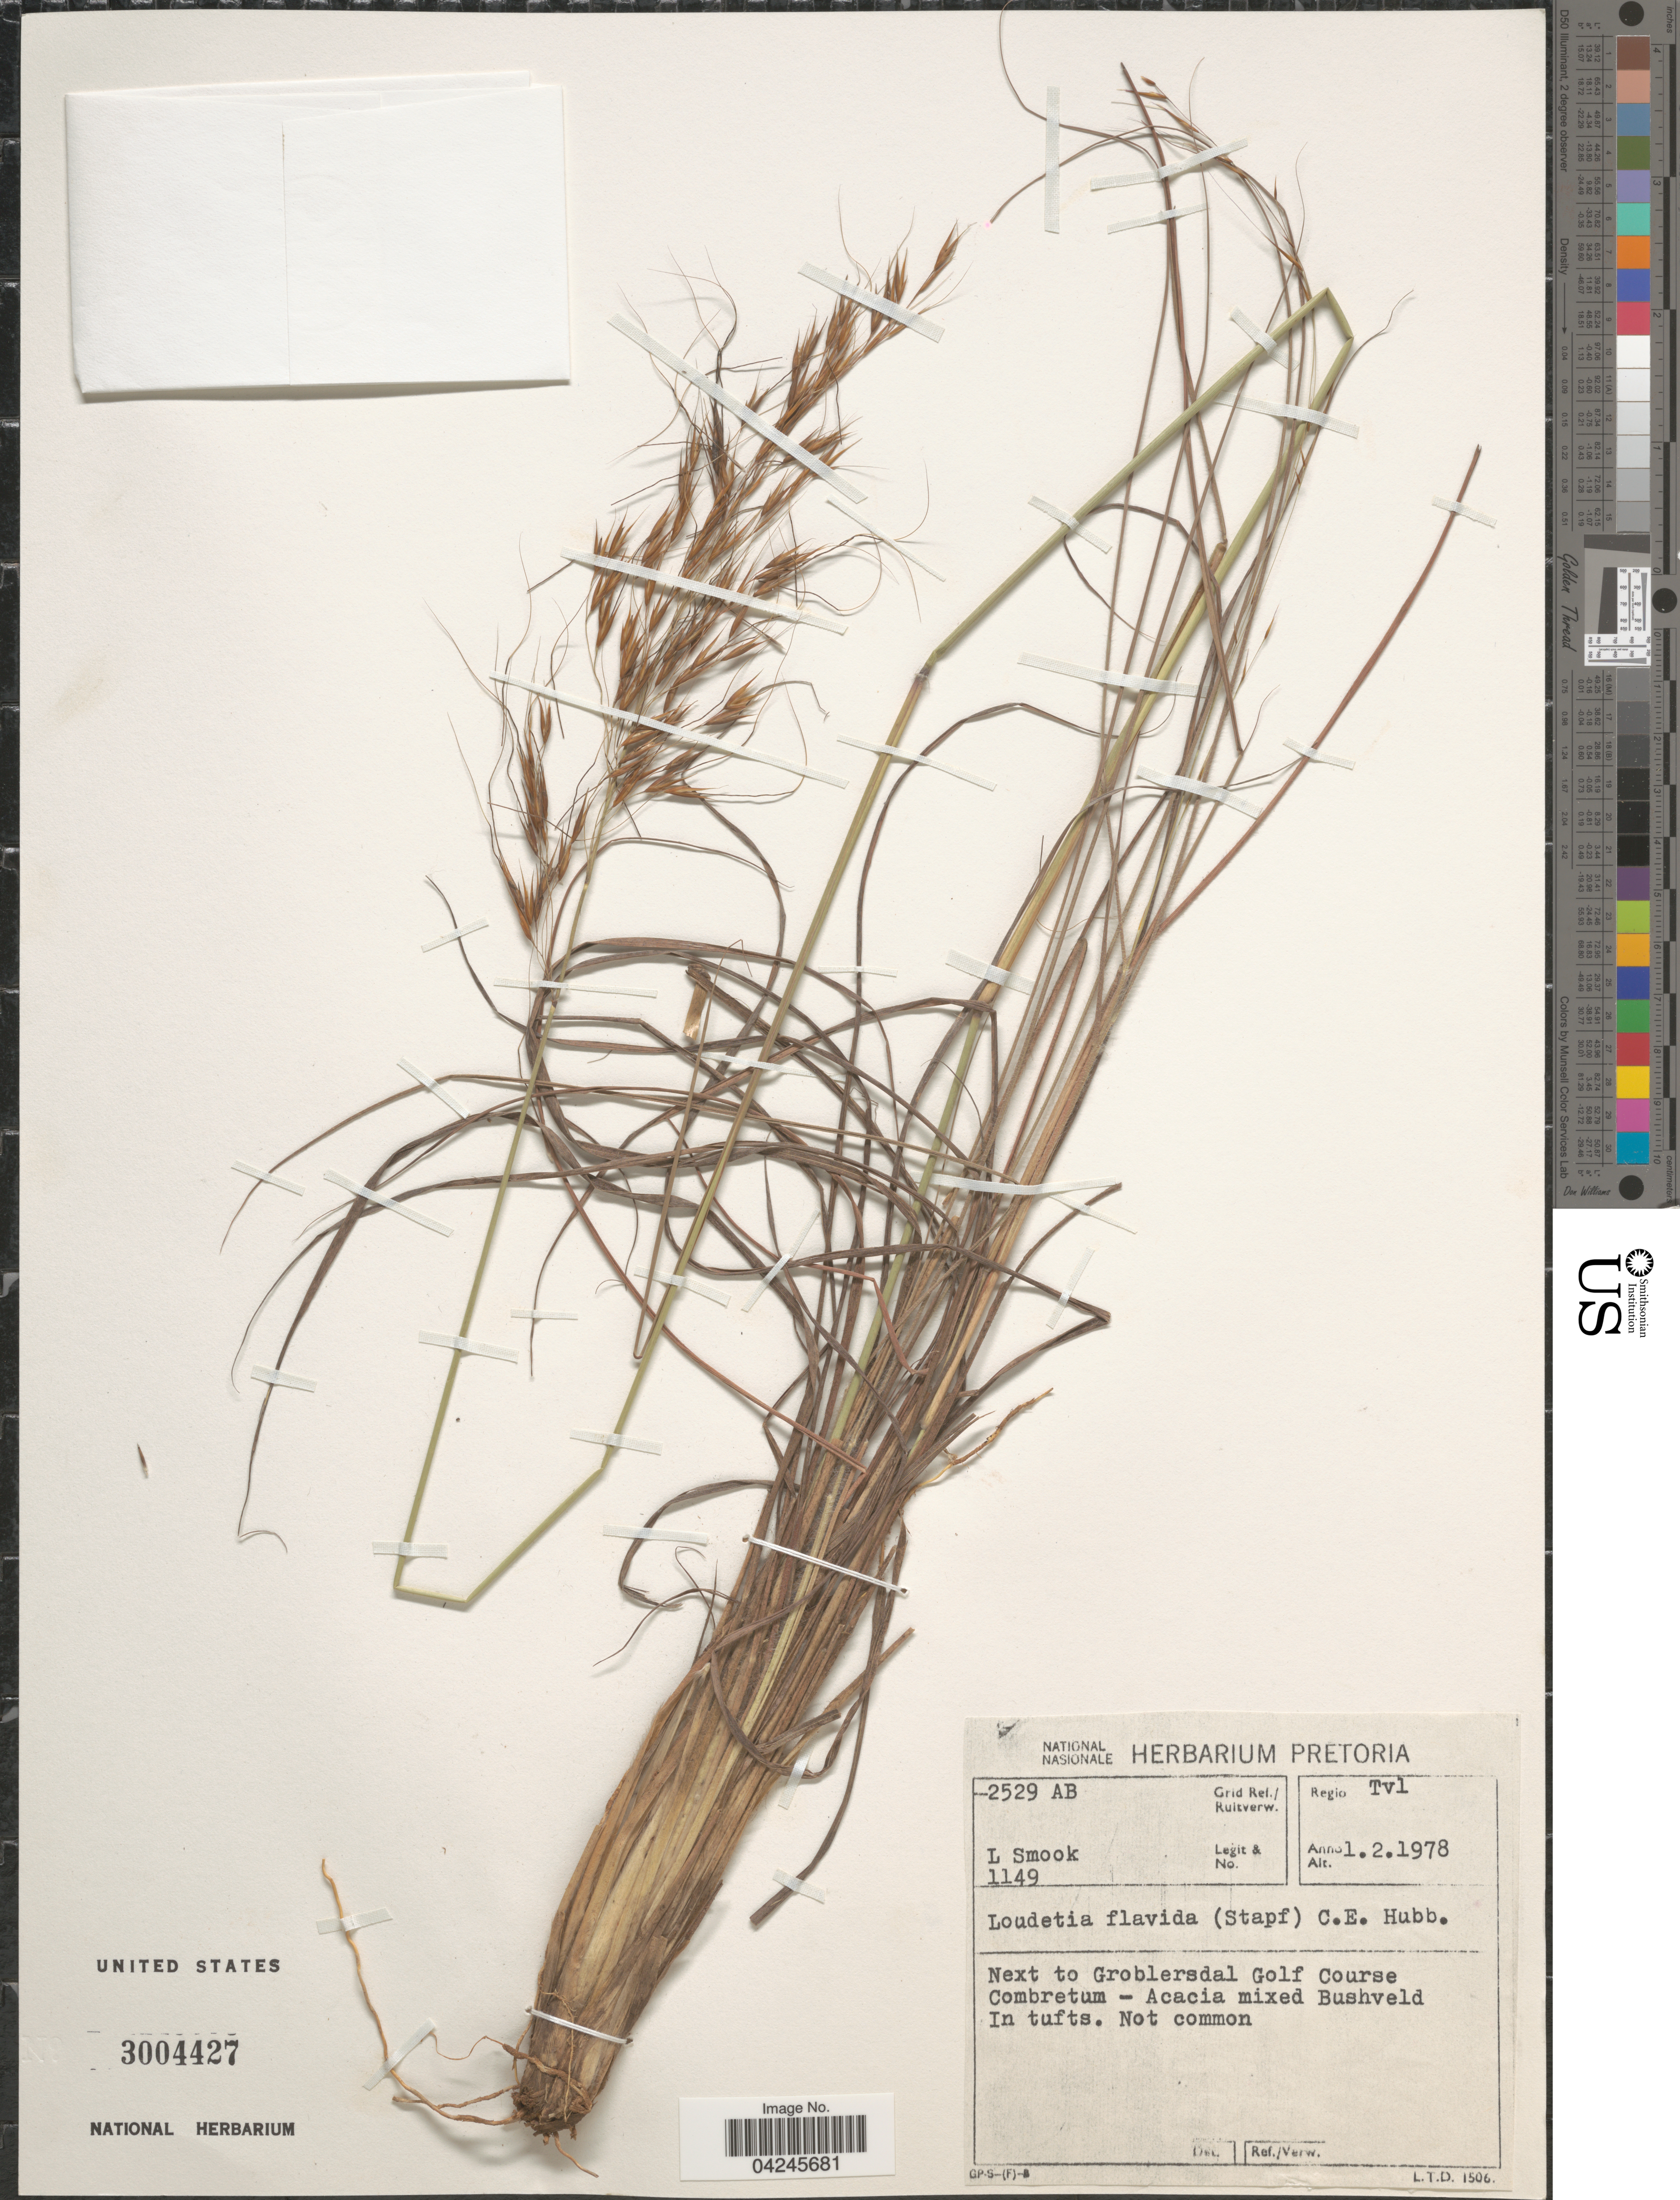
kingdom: Plantae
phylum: Tracheophyta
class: Liliopsida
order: Poales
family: Poaceae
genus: Loudetia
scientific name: Loudetia flavida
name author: (Stapf) C.E. Hubb.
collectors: L. Smook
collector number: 1149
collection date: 1978-02-01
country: South Africa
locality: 2529 AB Grid Ref./ Ruitverw. Regio Tvl. Next to Groblersdal Golf Course.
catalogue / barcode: US 3004427